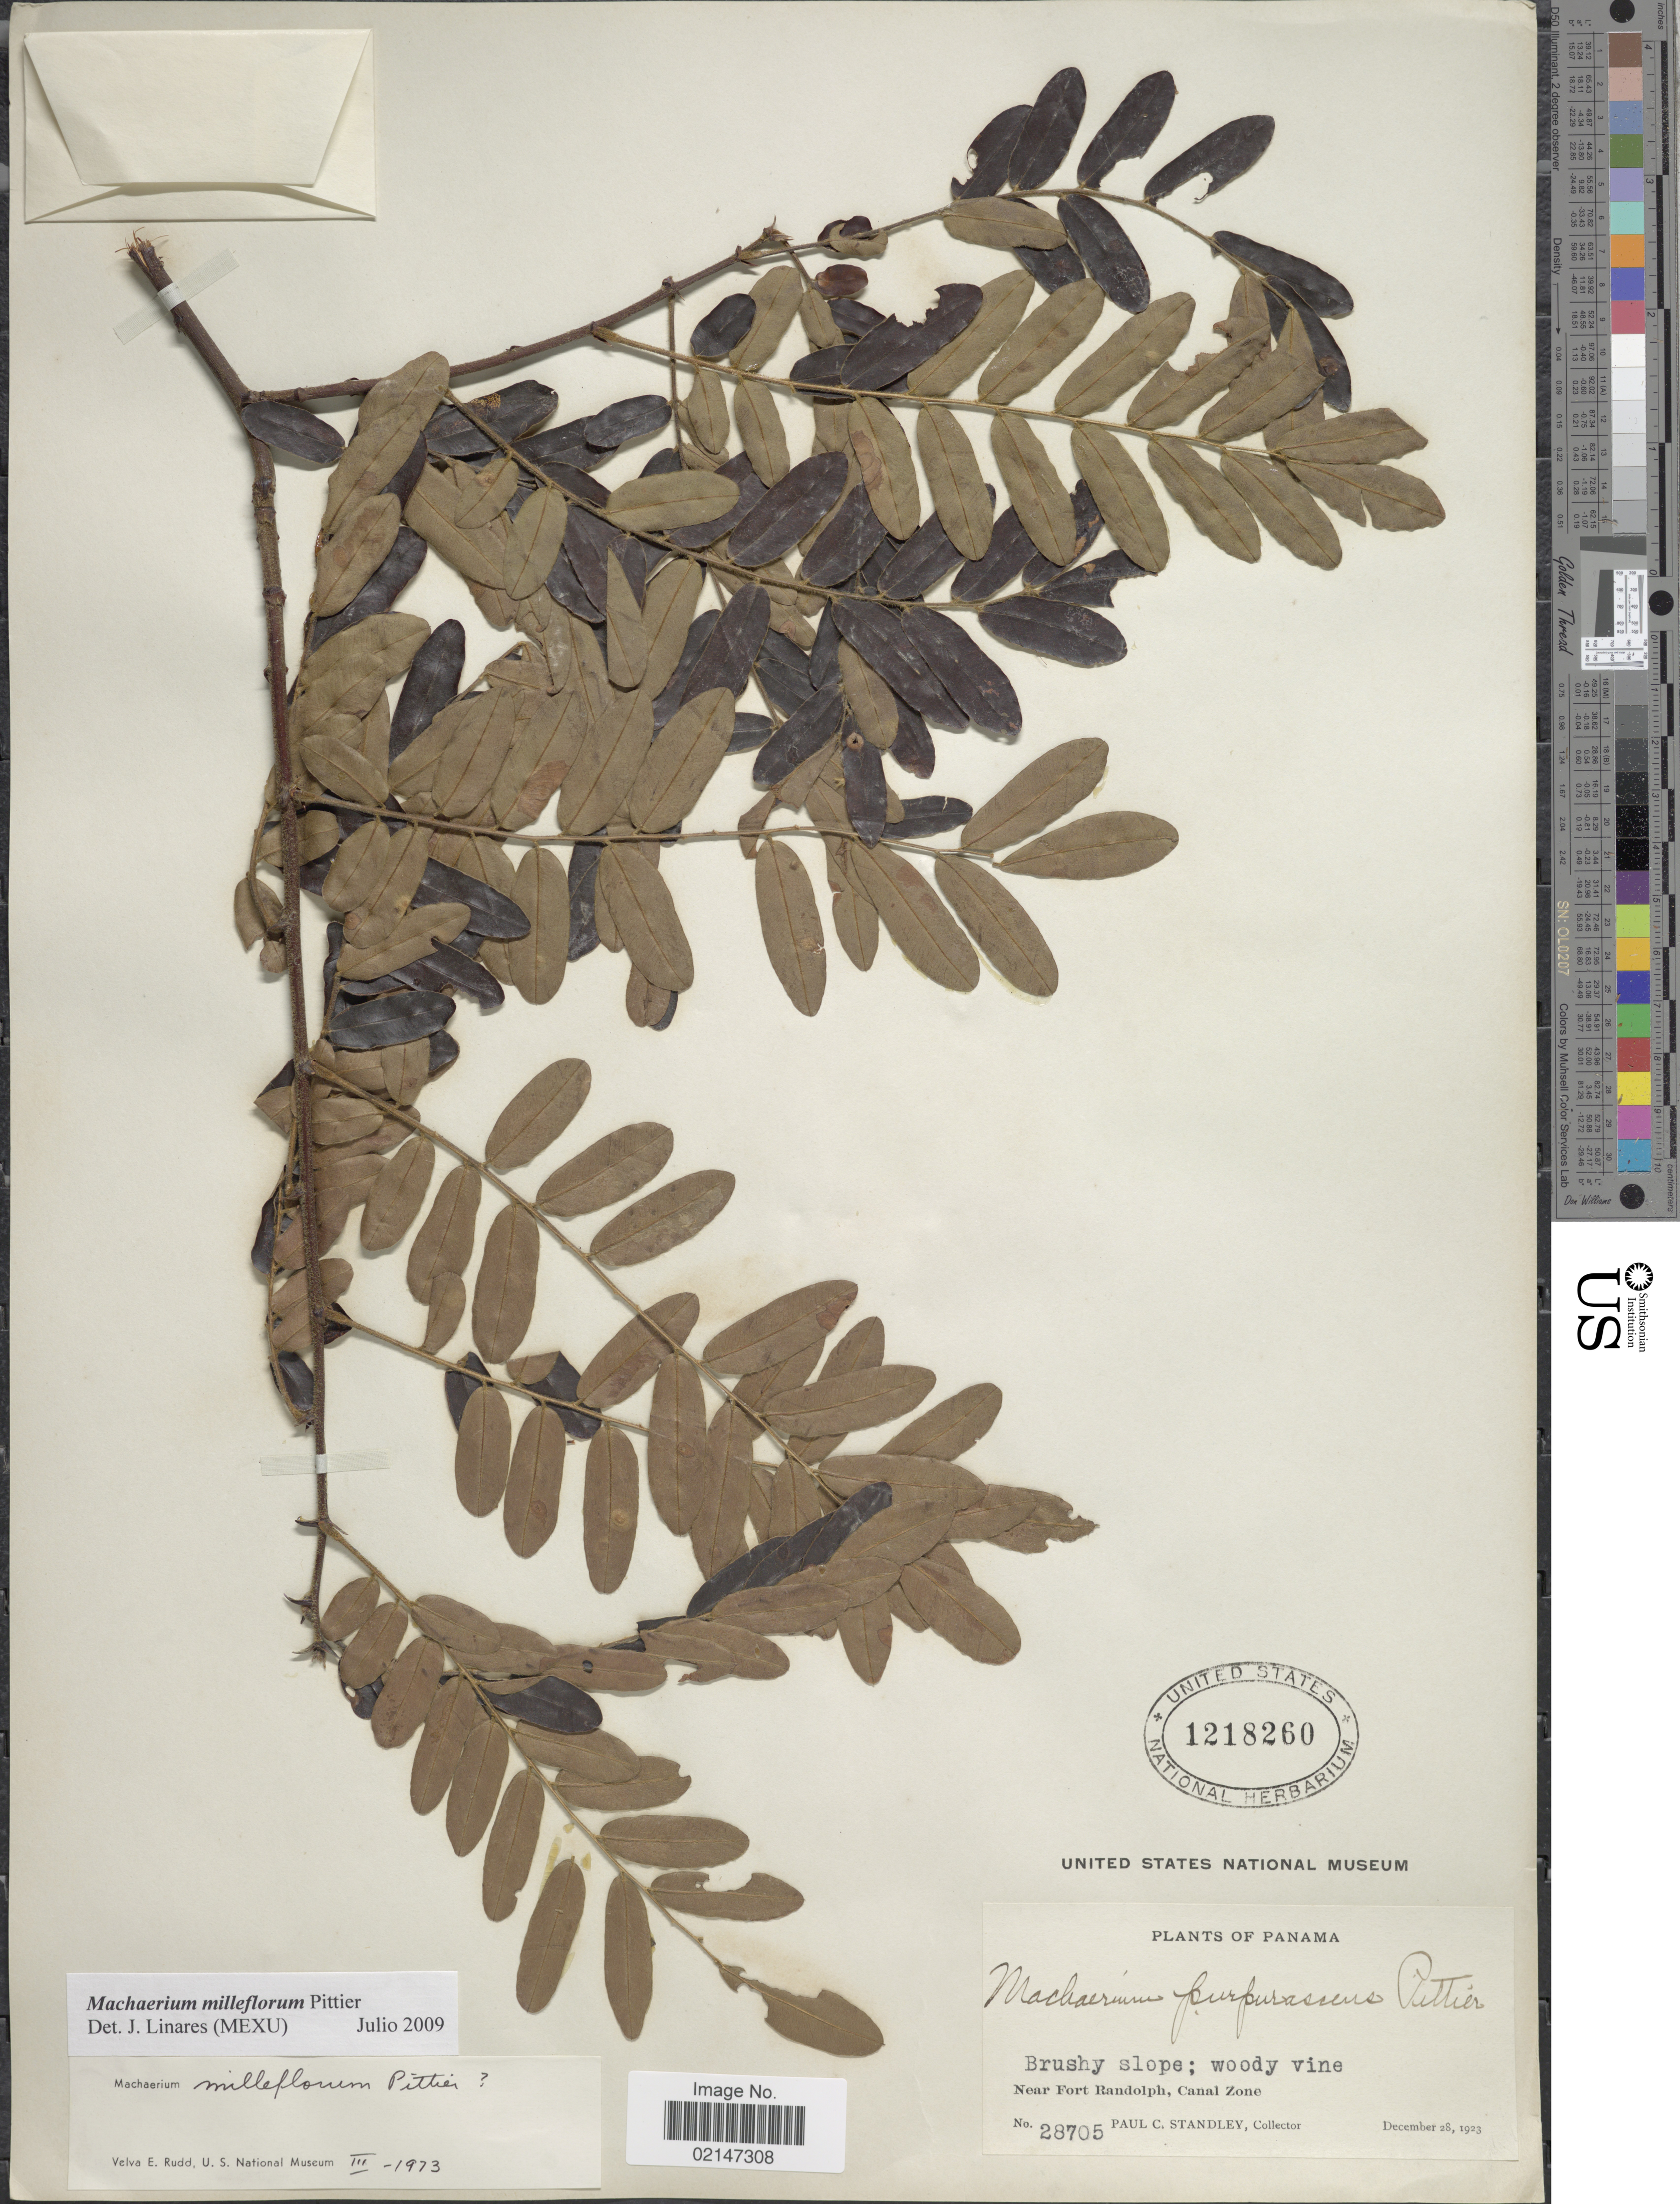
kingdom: Plantae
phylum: Tracheophyta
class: Magnoliopsida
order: Fabales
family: Fabaceae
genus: Machaerium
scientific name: Machaerium milleflorum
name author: Pittier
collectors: P. C. Standley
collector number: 28705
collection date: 1923-12-28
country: Panama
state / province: Colón / Panamá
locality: Brushy slope; woody vine, Near Fort Randolph, Canal Zone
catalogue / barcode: US 1218260